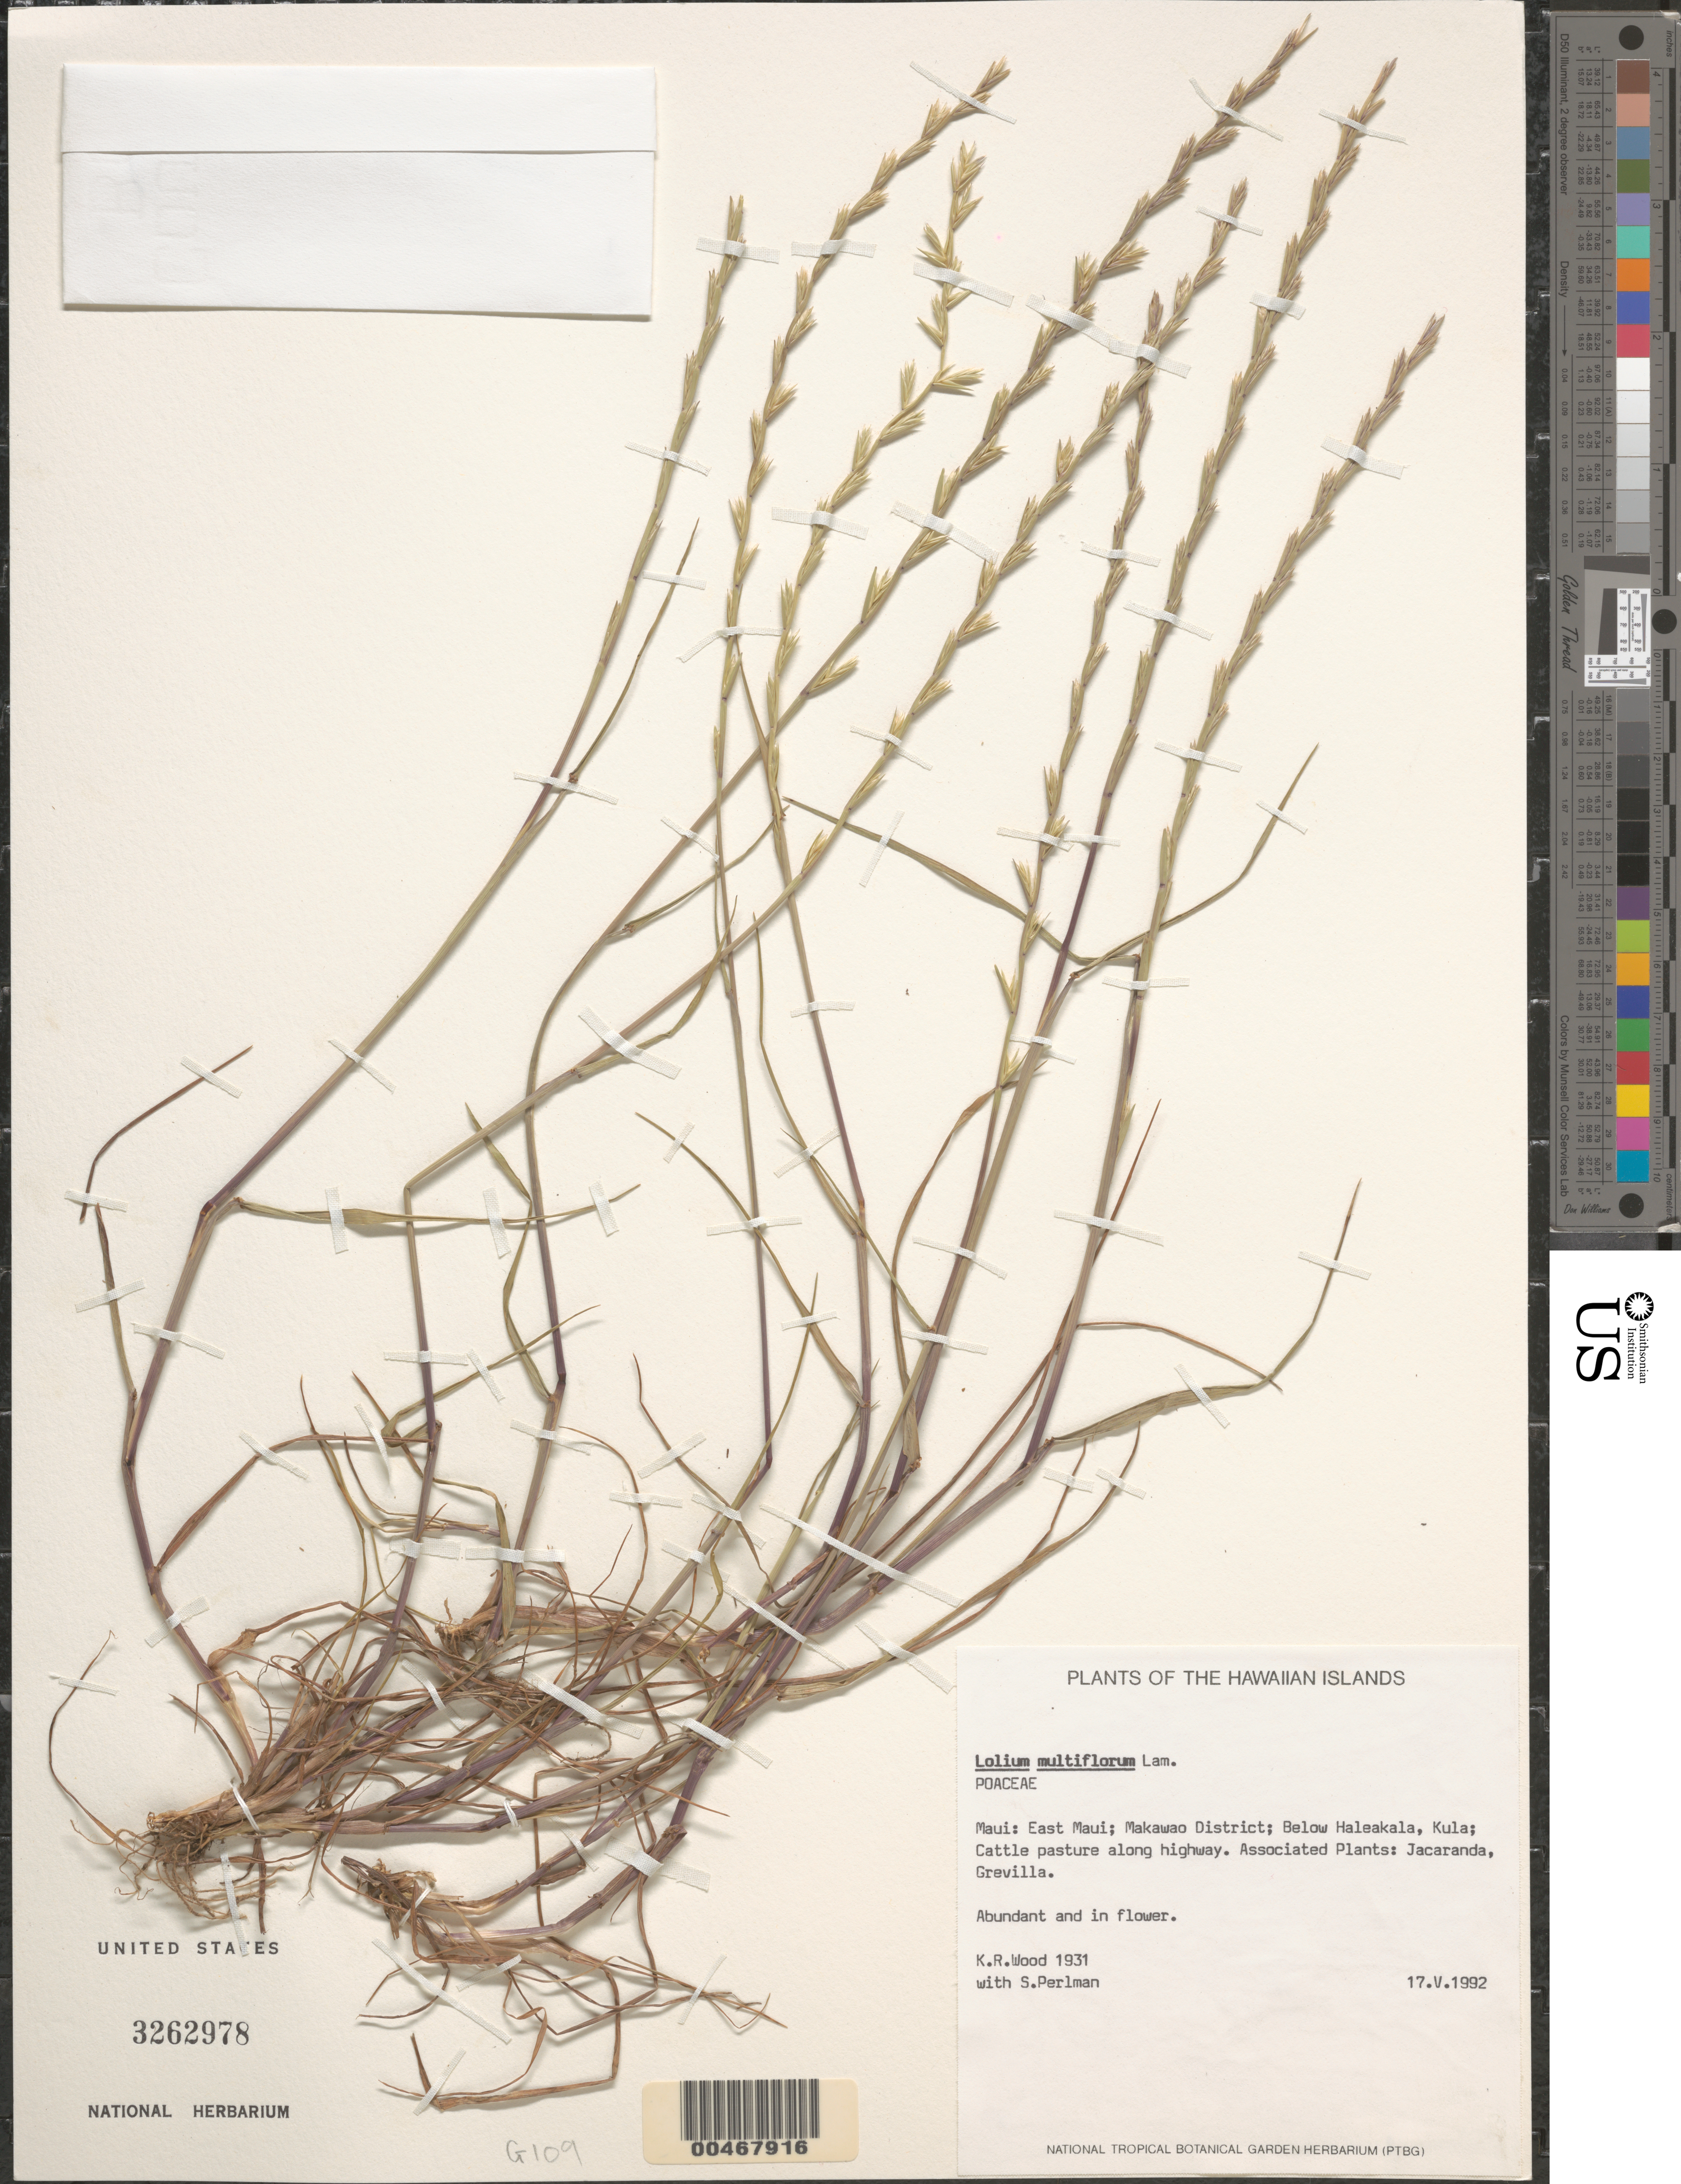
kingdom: Plantae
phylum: Tracheophyta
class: Liliopsida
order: Poales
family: Poaceae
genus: Lolium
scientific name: Lolium multiflorum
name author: Lam.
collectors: K. R. Wood & S. P. Perlman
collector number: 1931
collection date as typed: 17 May 1992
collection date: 1992-05-17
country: United States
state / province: Hawaii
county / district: Maui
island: Maui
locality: E Maui, Makawao Dist., below Haleakala, Kula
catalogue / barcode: US 3262978